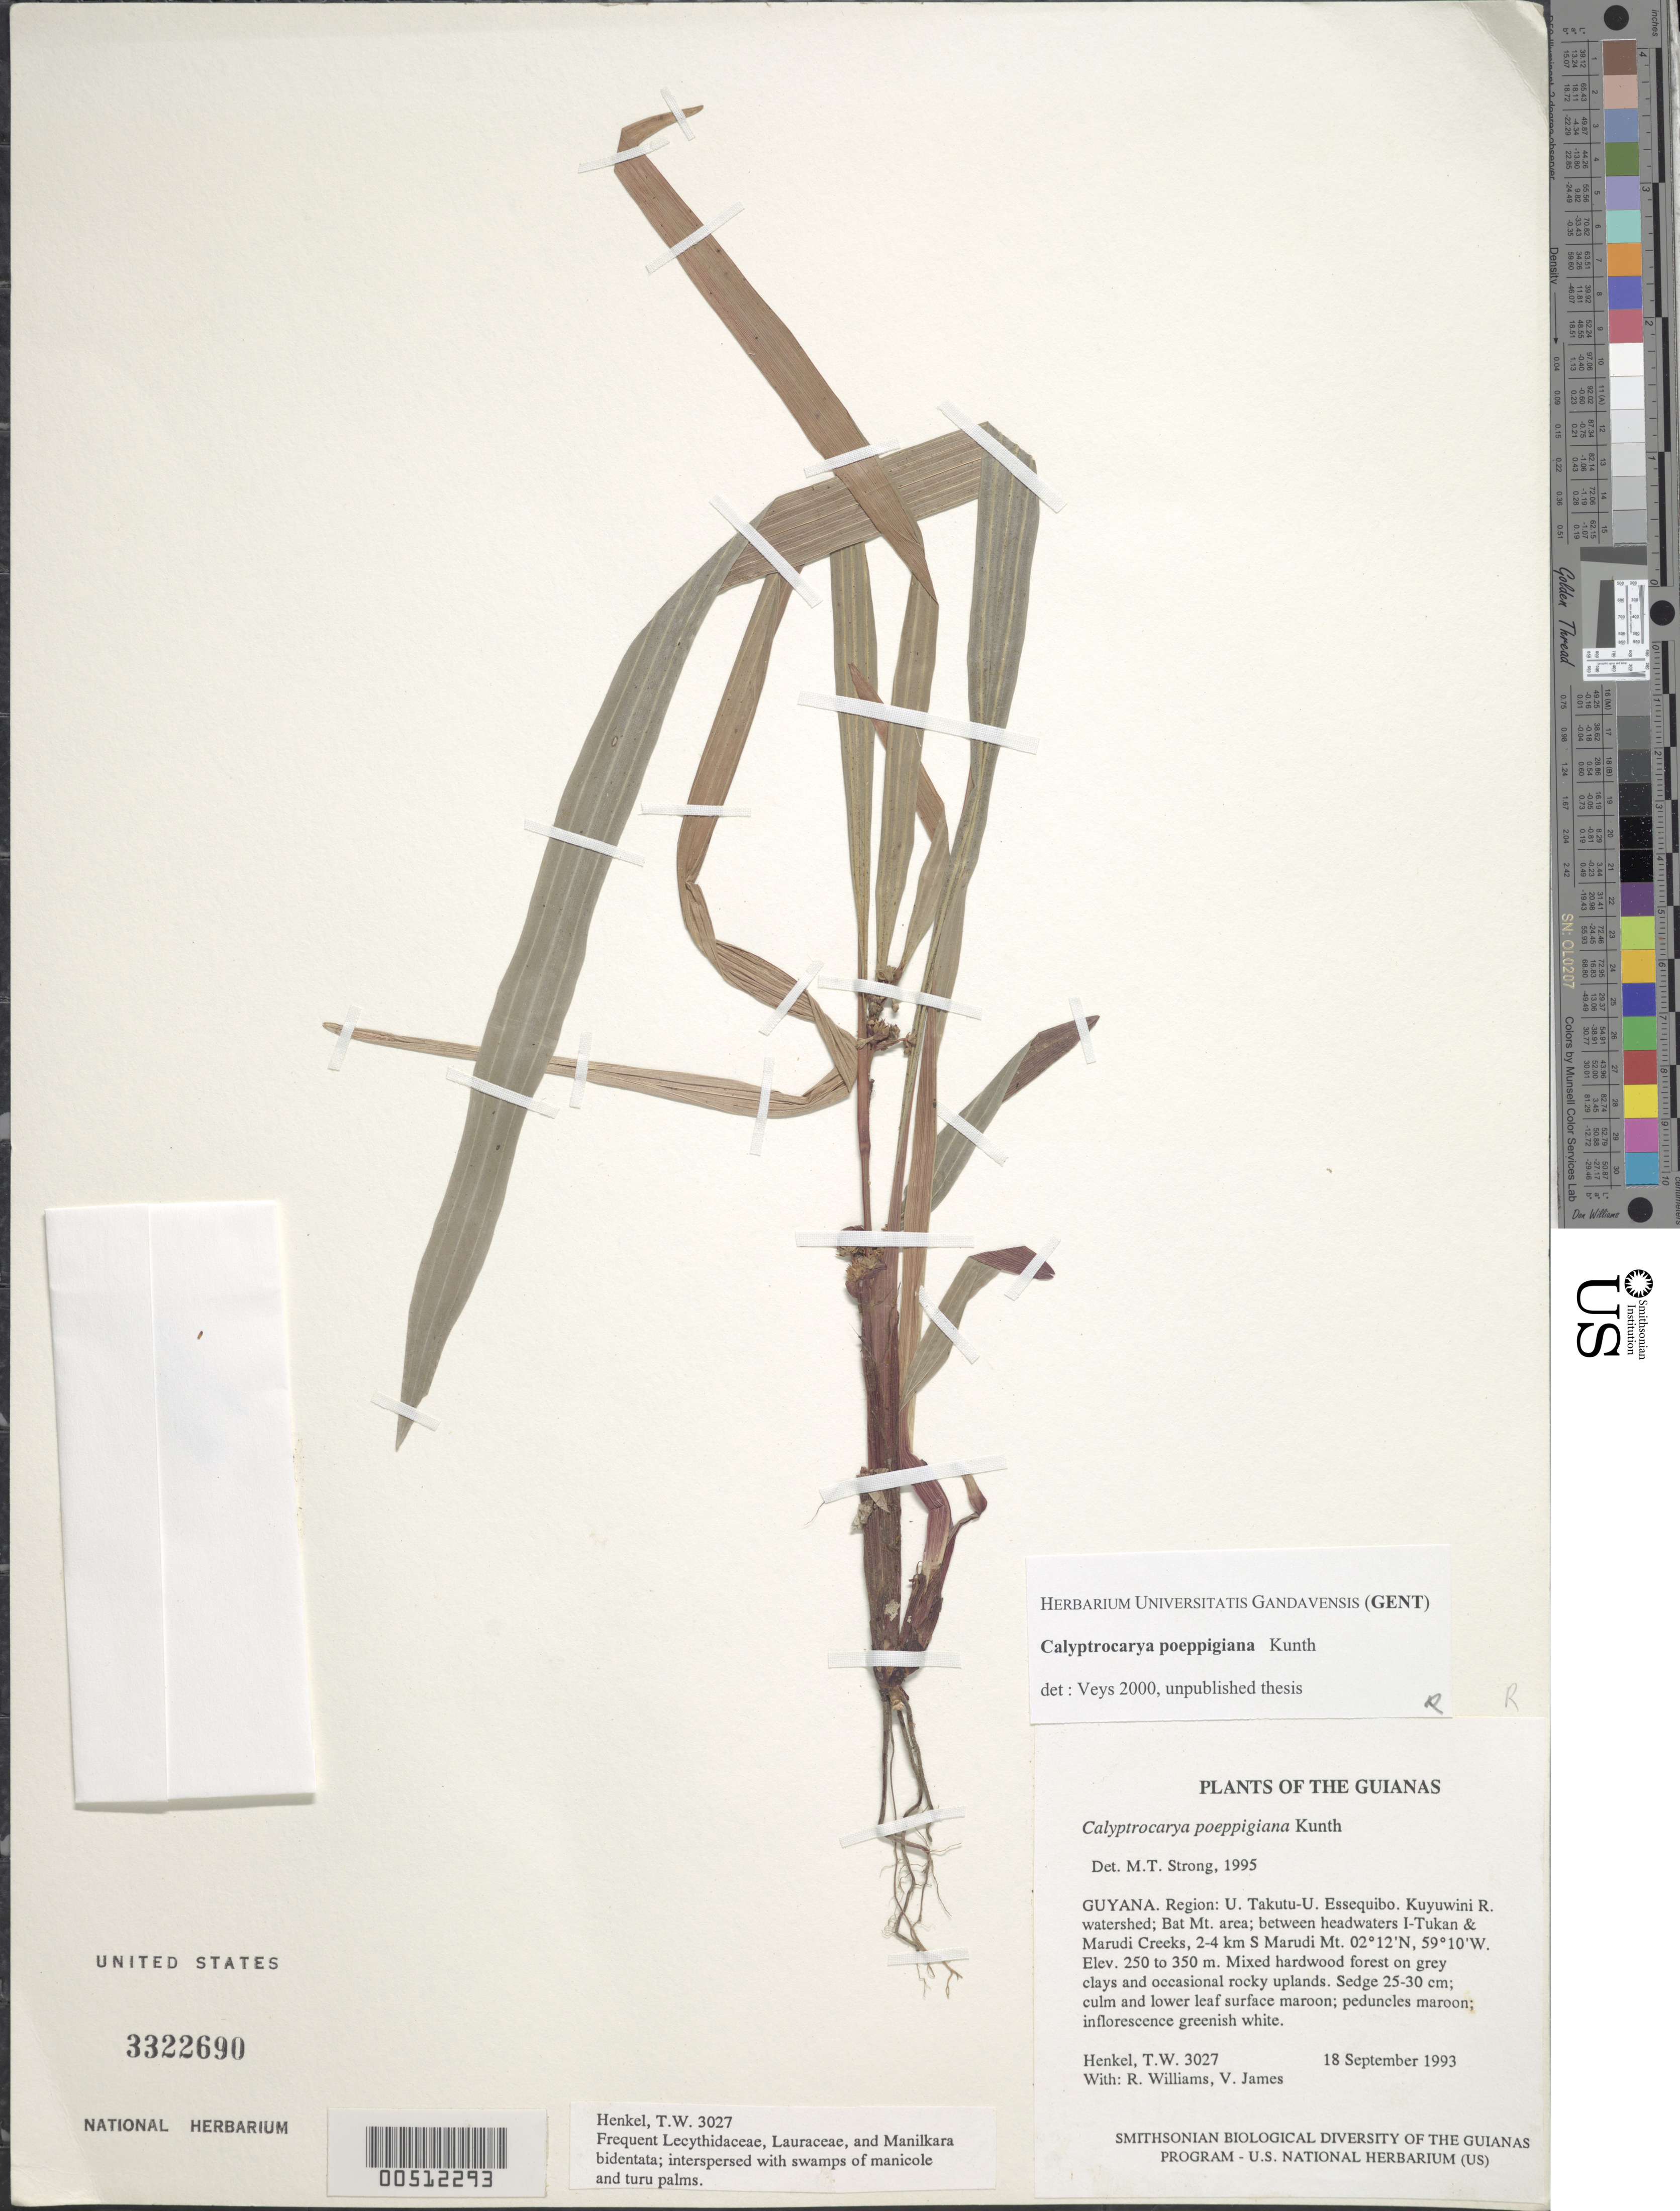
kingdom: Plantae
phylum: Tracheophyta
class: Liliopsida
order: Poales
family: Cyperaceae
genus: Calyptrocarya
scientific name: Calyptrocarya poeppigiana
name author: Kunth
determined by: Strong, M. T., (US), Smithsonian Institution - National Museum of Natural History (UNITED STATES)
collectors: T. Henkel, R. Williams & V. James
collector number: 3027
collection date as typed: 18 September 1993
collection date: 1993-09-18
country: Guyana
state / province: U. Takutu-U. Essequibo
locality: Kuyuwini R. watershed; Bat Mt. area; between headwaters I-Tukan & Marudi Creeks, 2-4 km S Marudi Mt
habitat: Mixed hardwood forest on grey clays and occasional rocky uplands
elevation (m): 250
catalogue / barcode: US 3322690